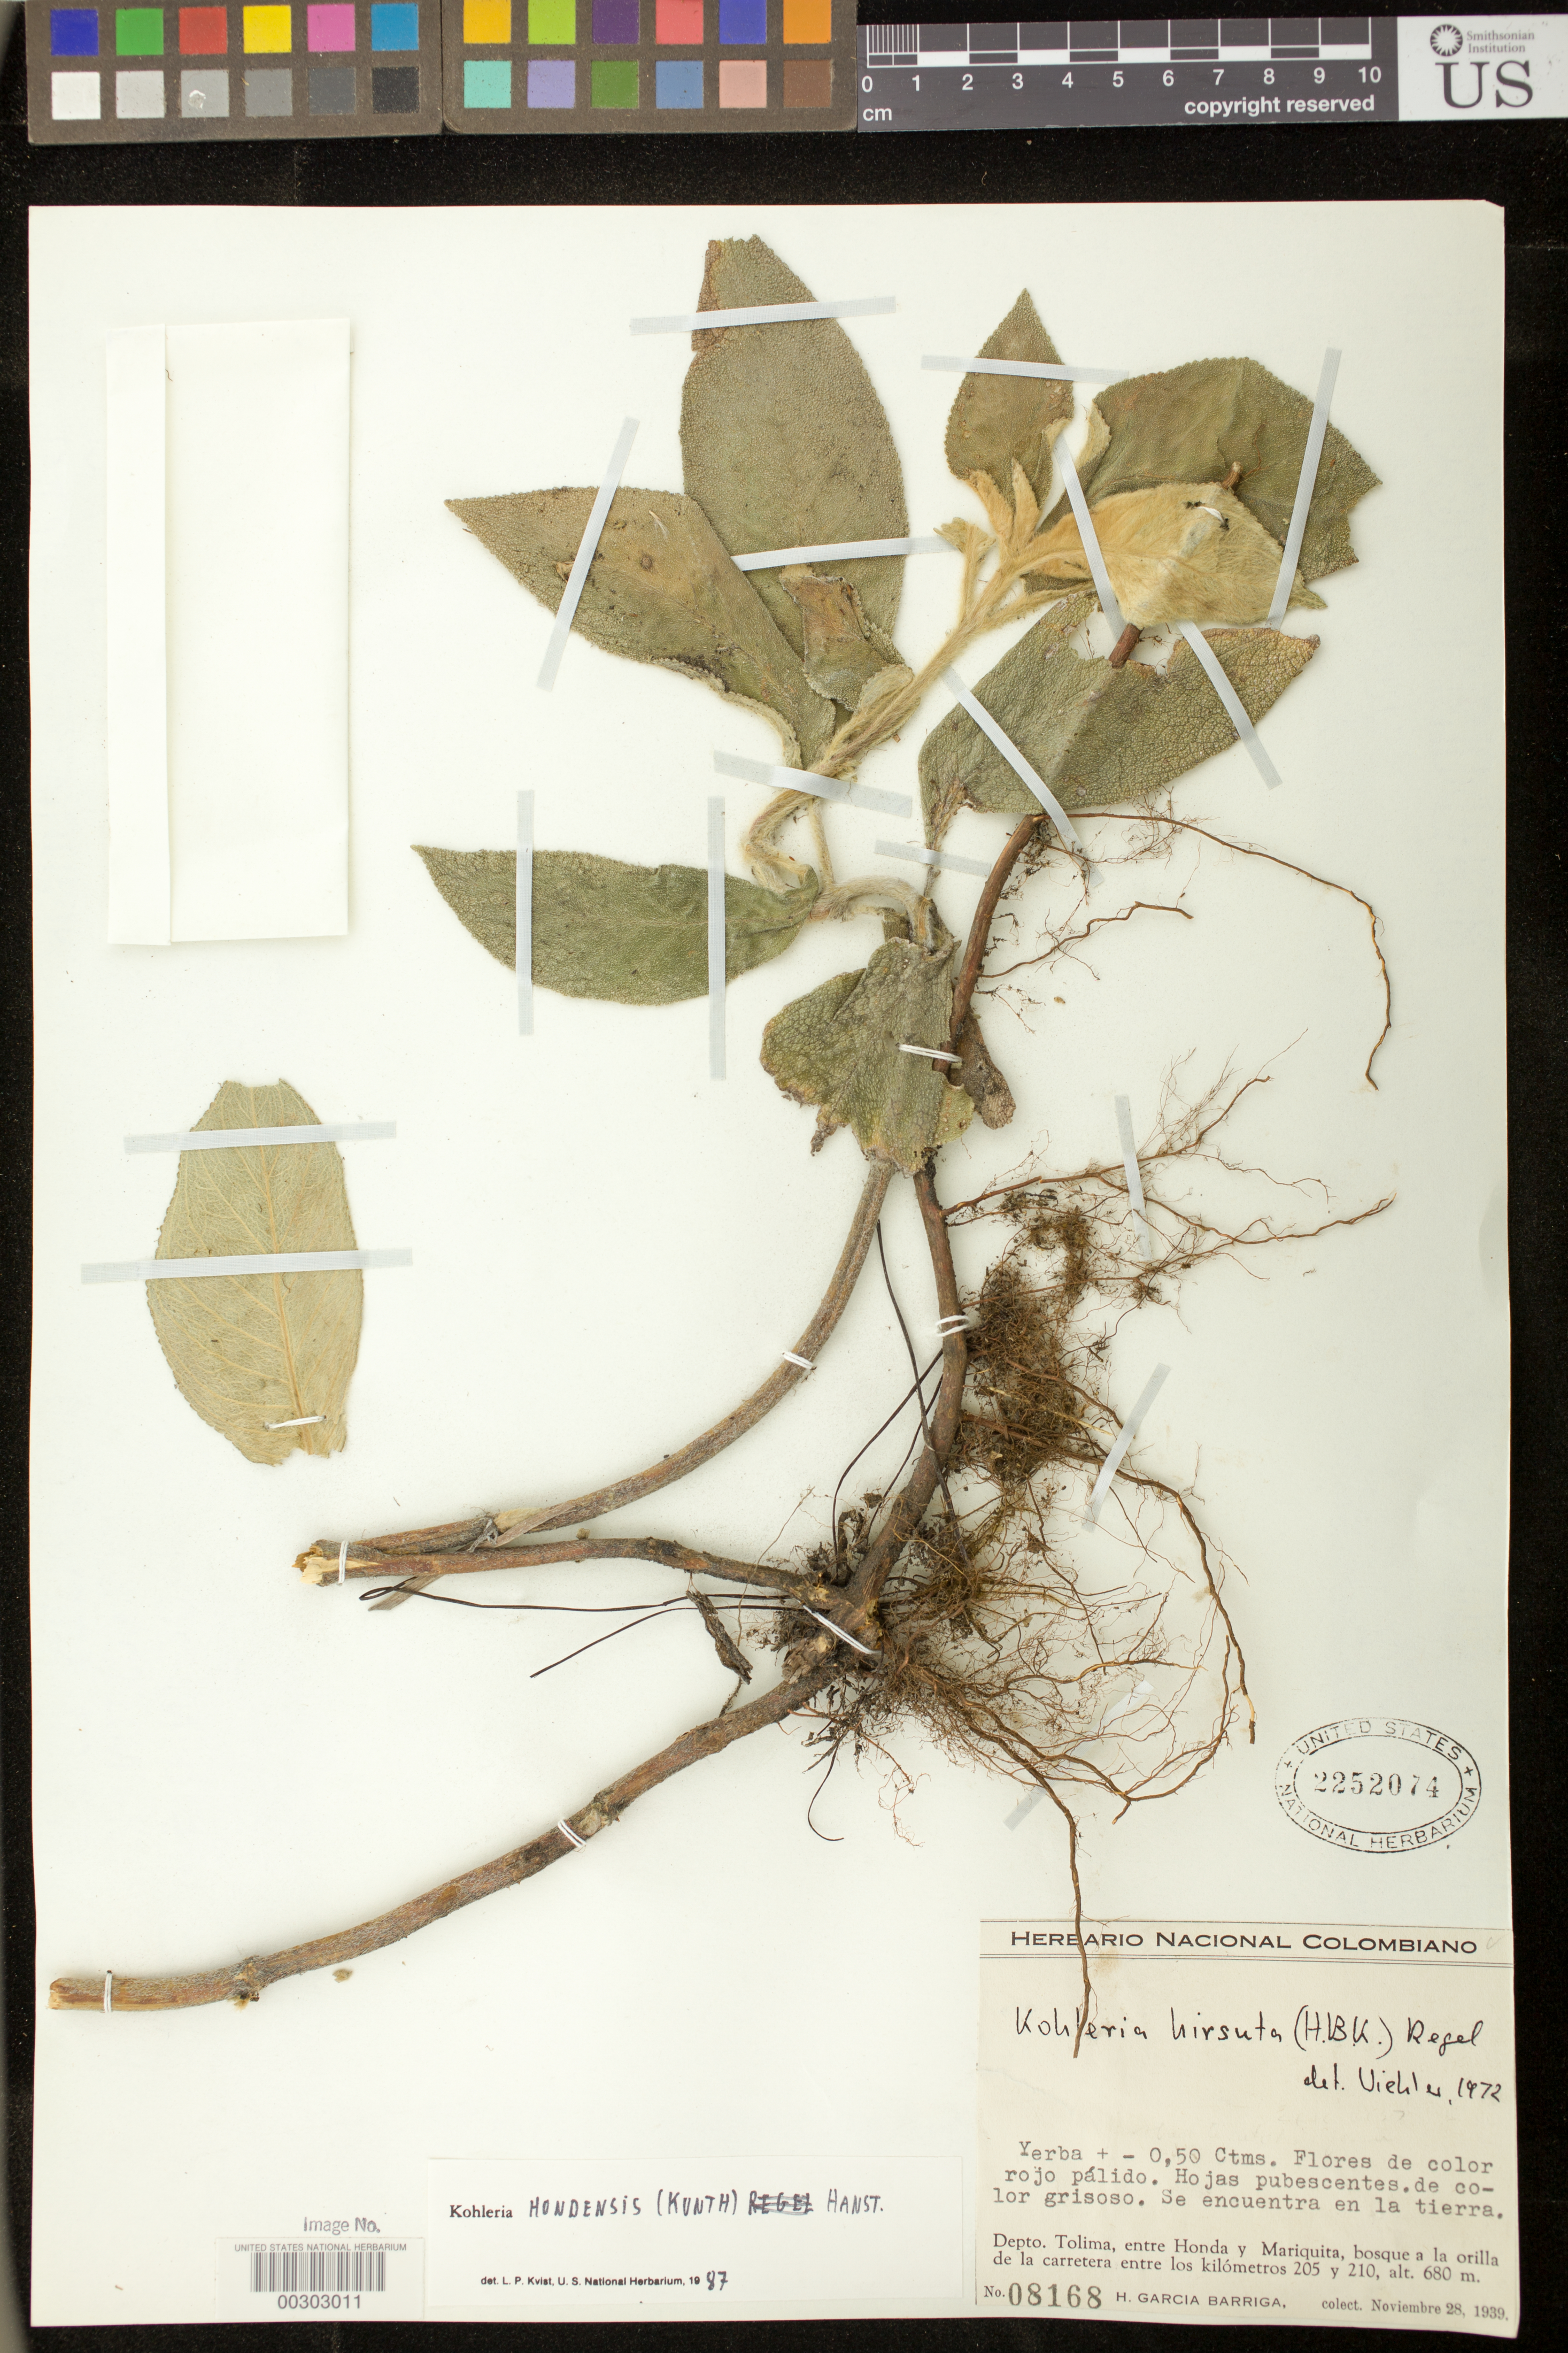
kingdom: Plantae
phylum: Tracheophyta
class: Magnoliopsida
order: Lamiales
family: Gesneriaceae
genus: Kohleria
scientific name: Kohleria hondensis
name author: (Kunth) Hanst.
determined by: Skog, Laurence E.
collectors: H. García Barriga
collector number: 8168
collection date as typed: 28 Nov 1939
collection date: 1939-11-28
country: Colombia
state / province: Tolima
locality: Entre Honda y Mariquita, carretera entre los km 205 y 210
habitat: Bosque a la orilla de la carretera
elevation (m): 680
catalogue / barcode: US 2252074